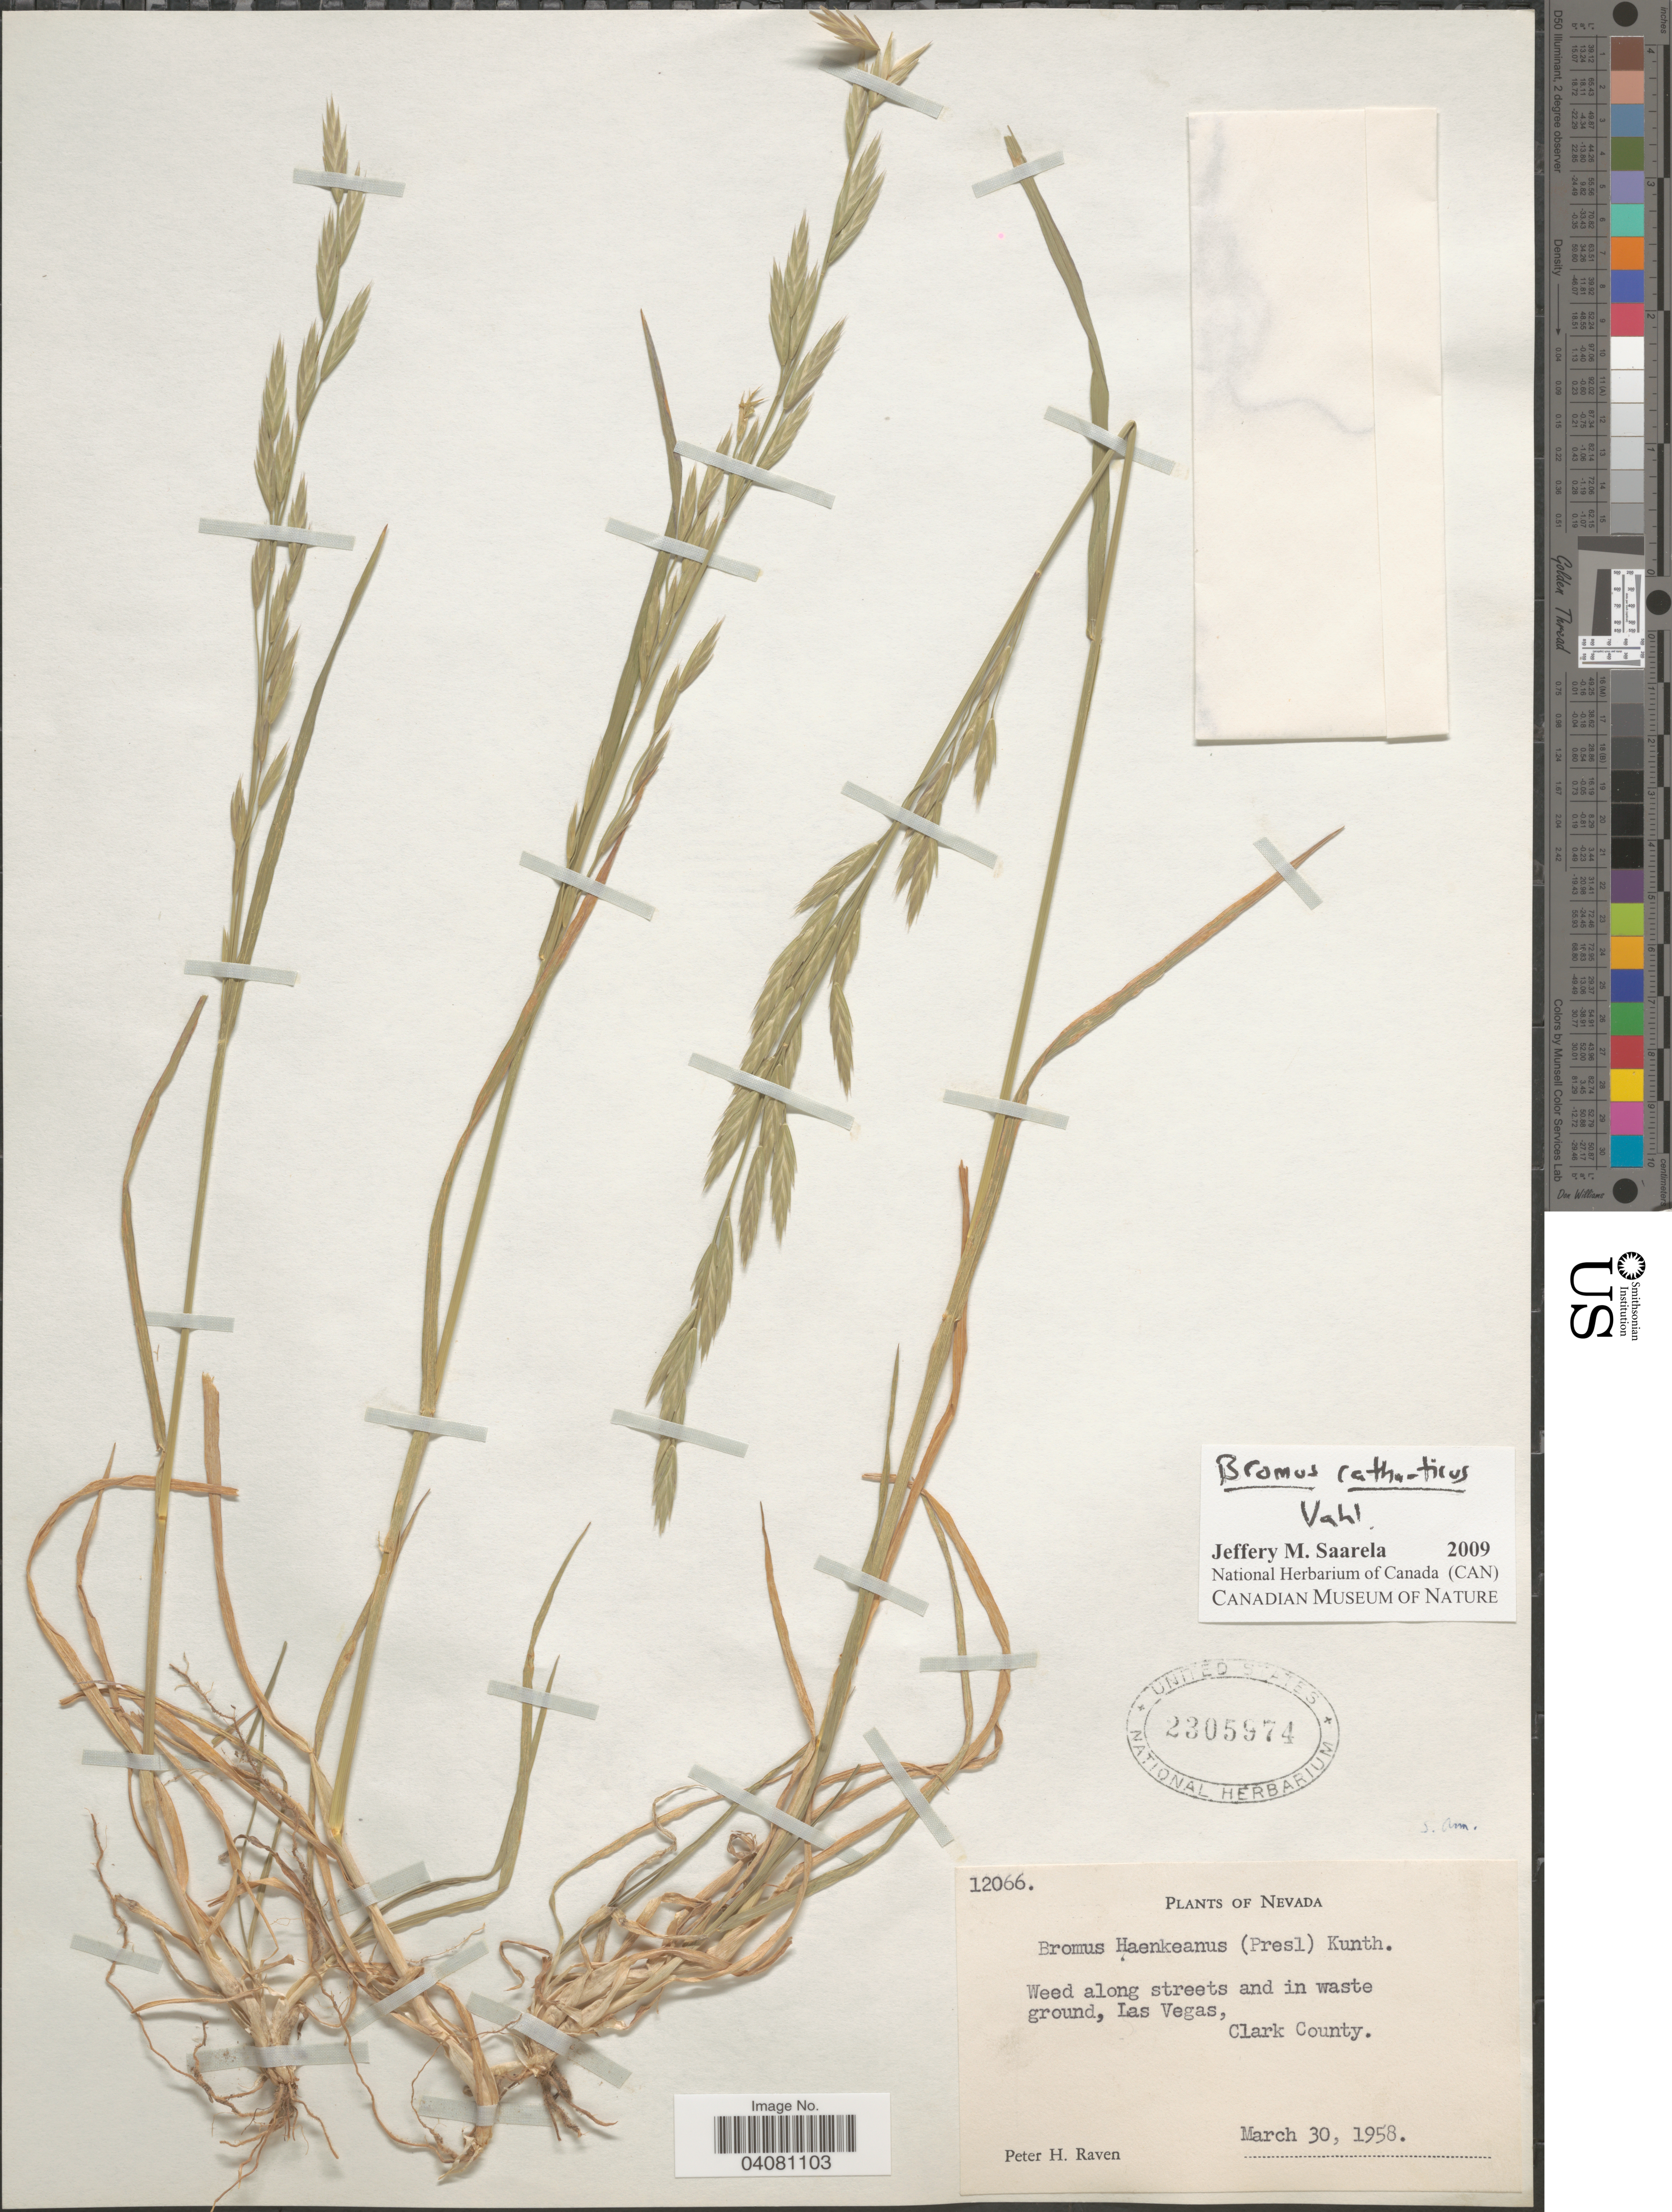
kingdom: Plantae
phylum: Tracheophyta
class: Liliopsida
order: Poales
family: Poaceae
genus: Bromus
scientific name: Bromus catharticus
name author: Vahl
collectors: P. Raven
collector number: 12066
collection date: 1958-03-30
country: United States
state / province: Nevada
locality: Weed along street and in waste ground, Las Vegas, Clark County.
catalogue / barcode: US 2305974